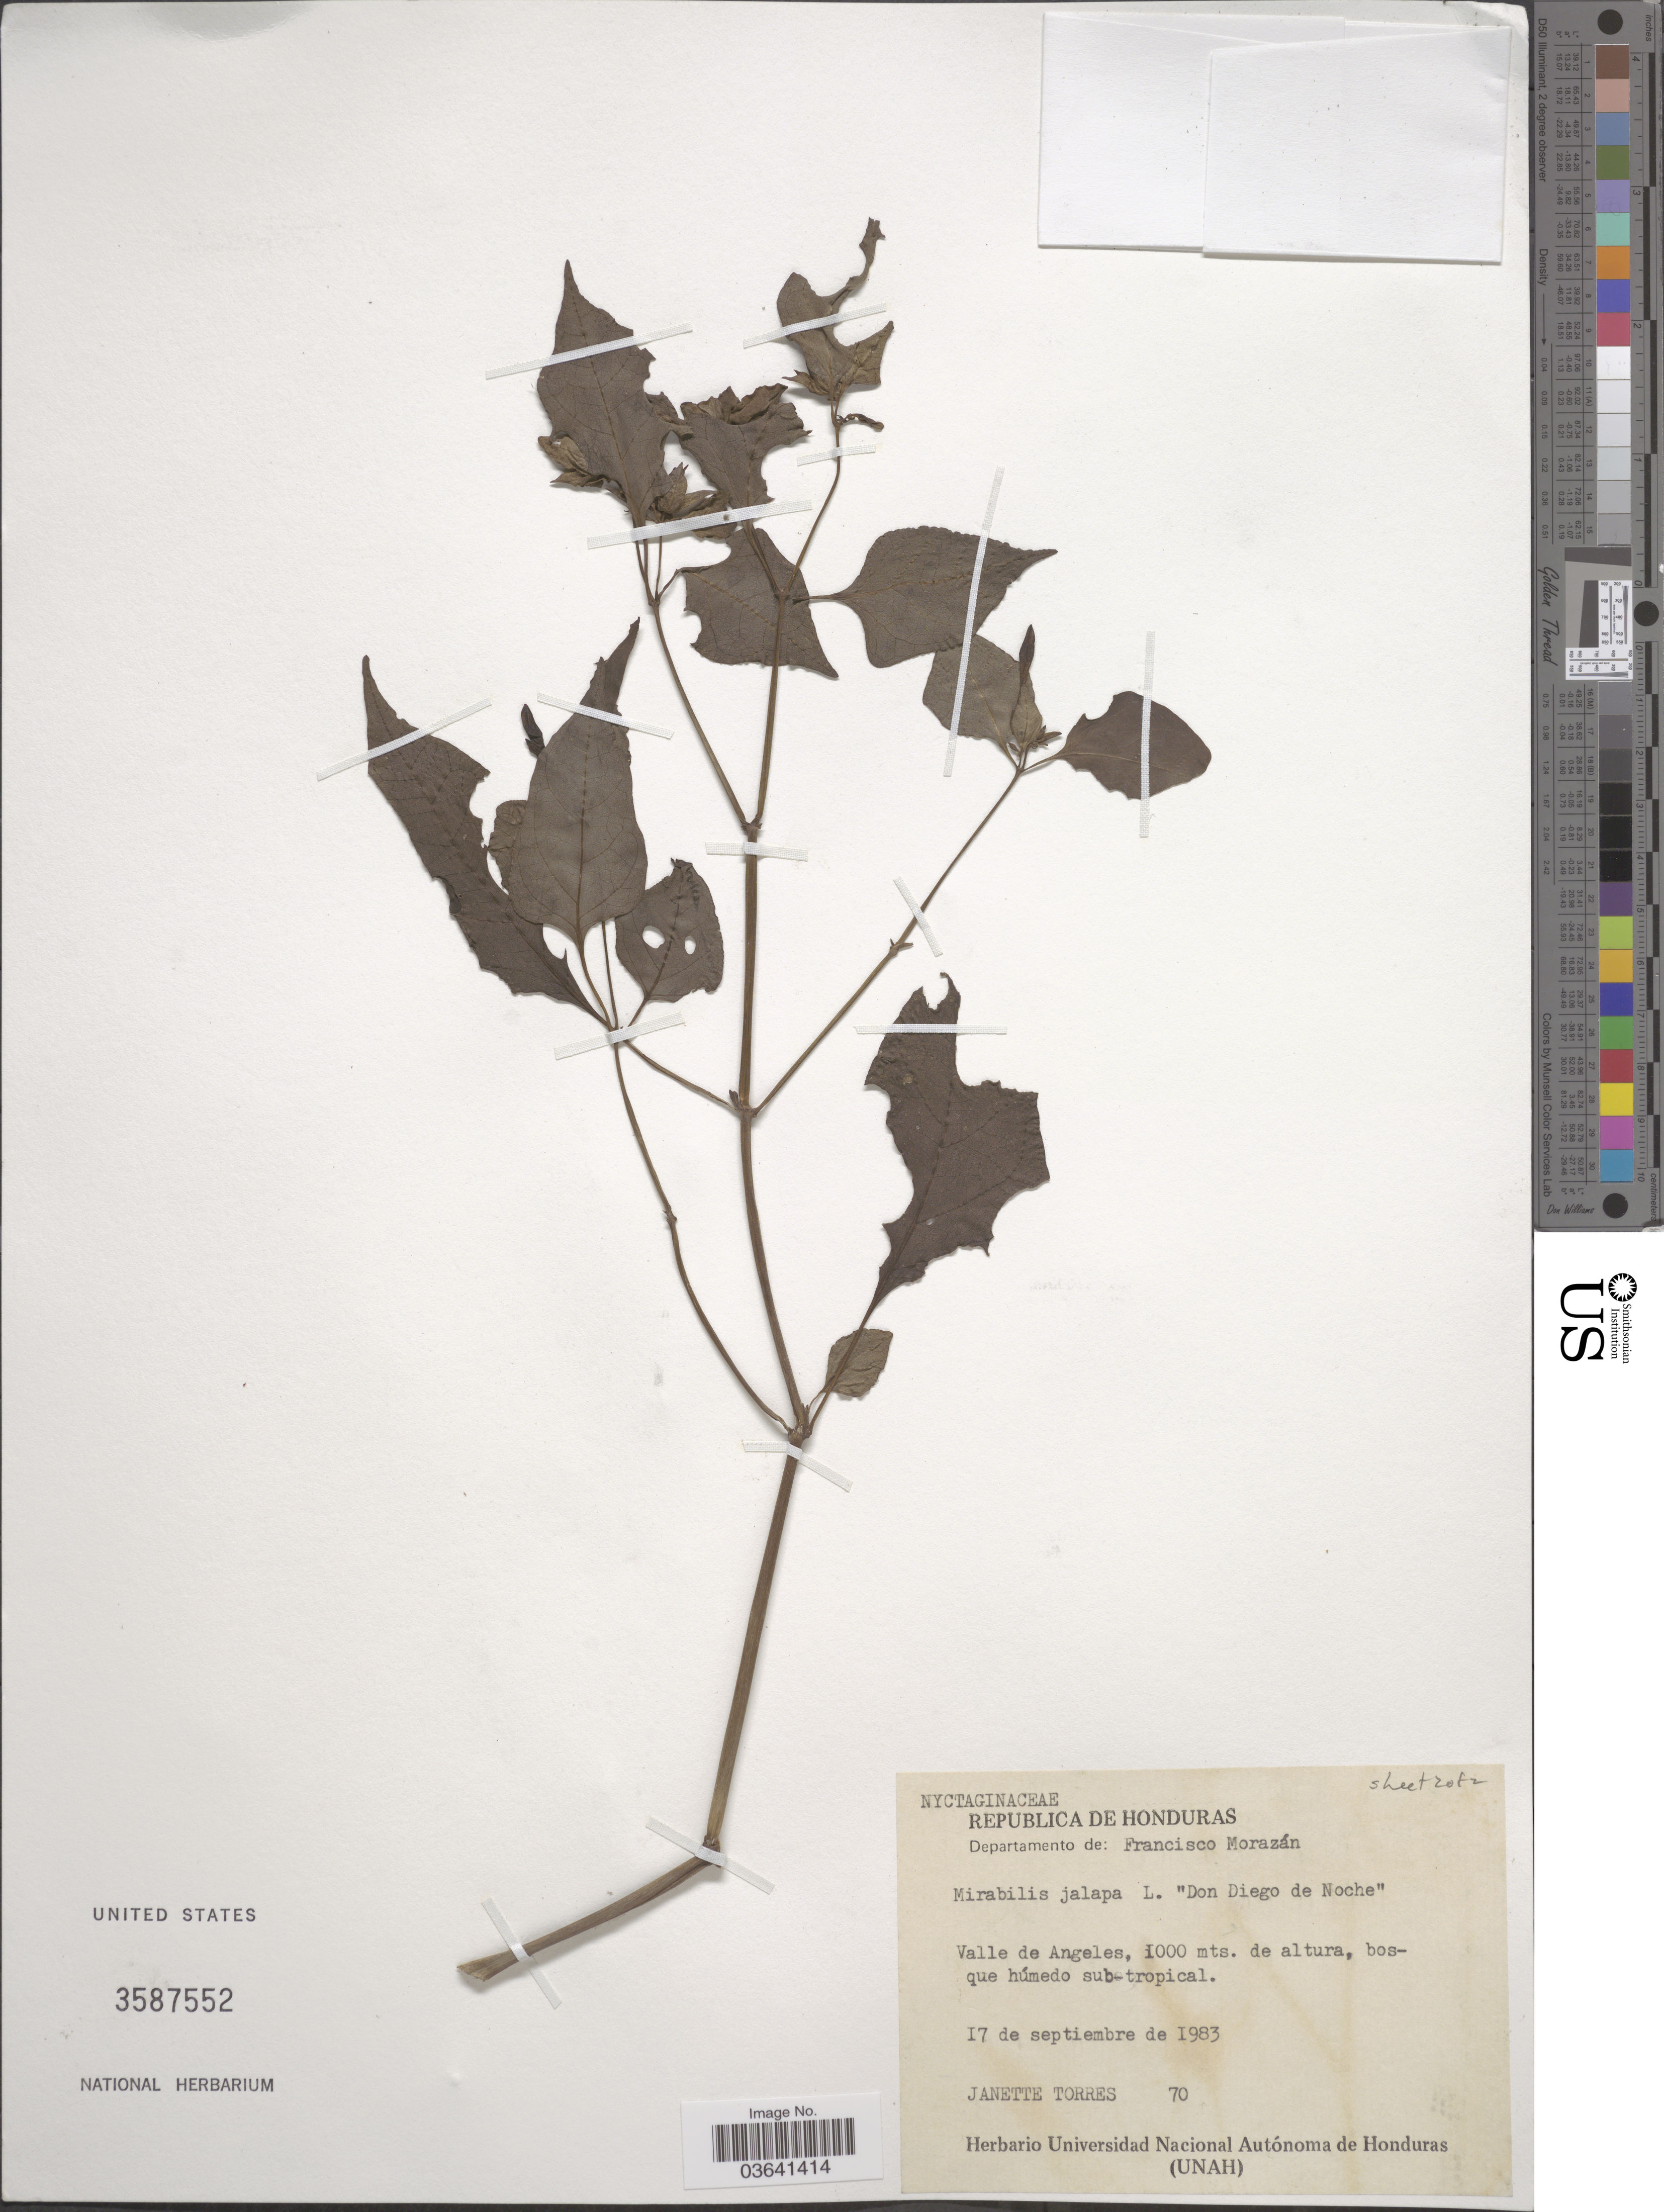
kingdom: Plantae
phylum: Tracheophyta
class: Magnoliopsida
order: Caryophyllales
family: Nyctaginaceae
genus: Mirabilis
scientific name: Mirabilis jalapa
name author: L.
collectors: J. Torres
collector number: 70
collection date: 1983-09-17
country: Honduras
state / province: Fco. Morazán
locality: Departamento de: Francisco Morazán. Valle de Angeles.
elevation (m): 1000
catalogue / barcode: US 3587552